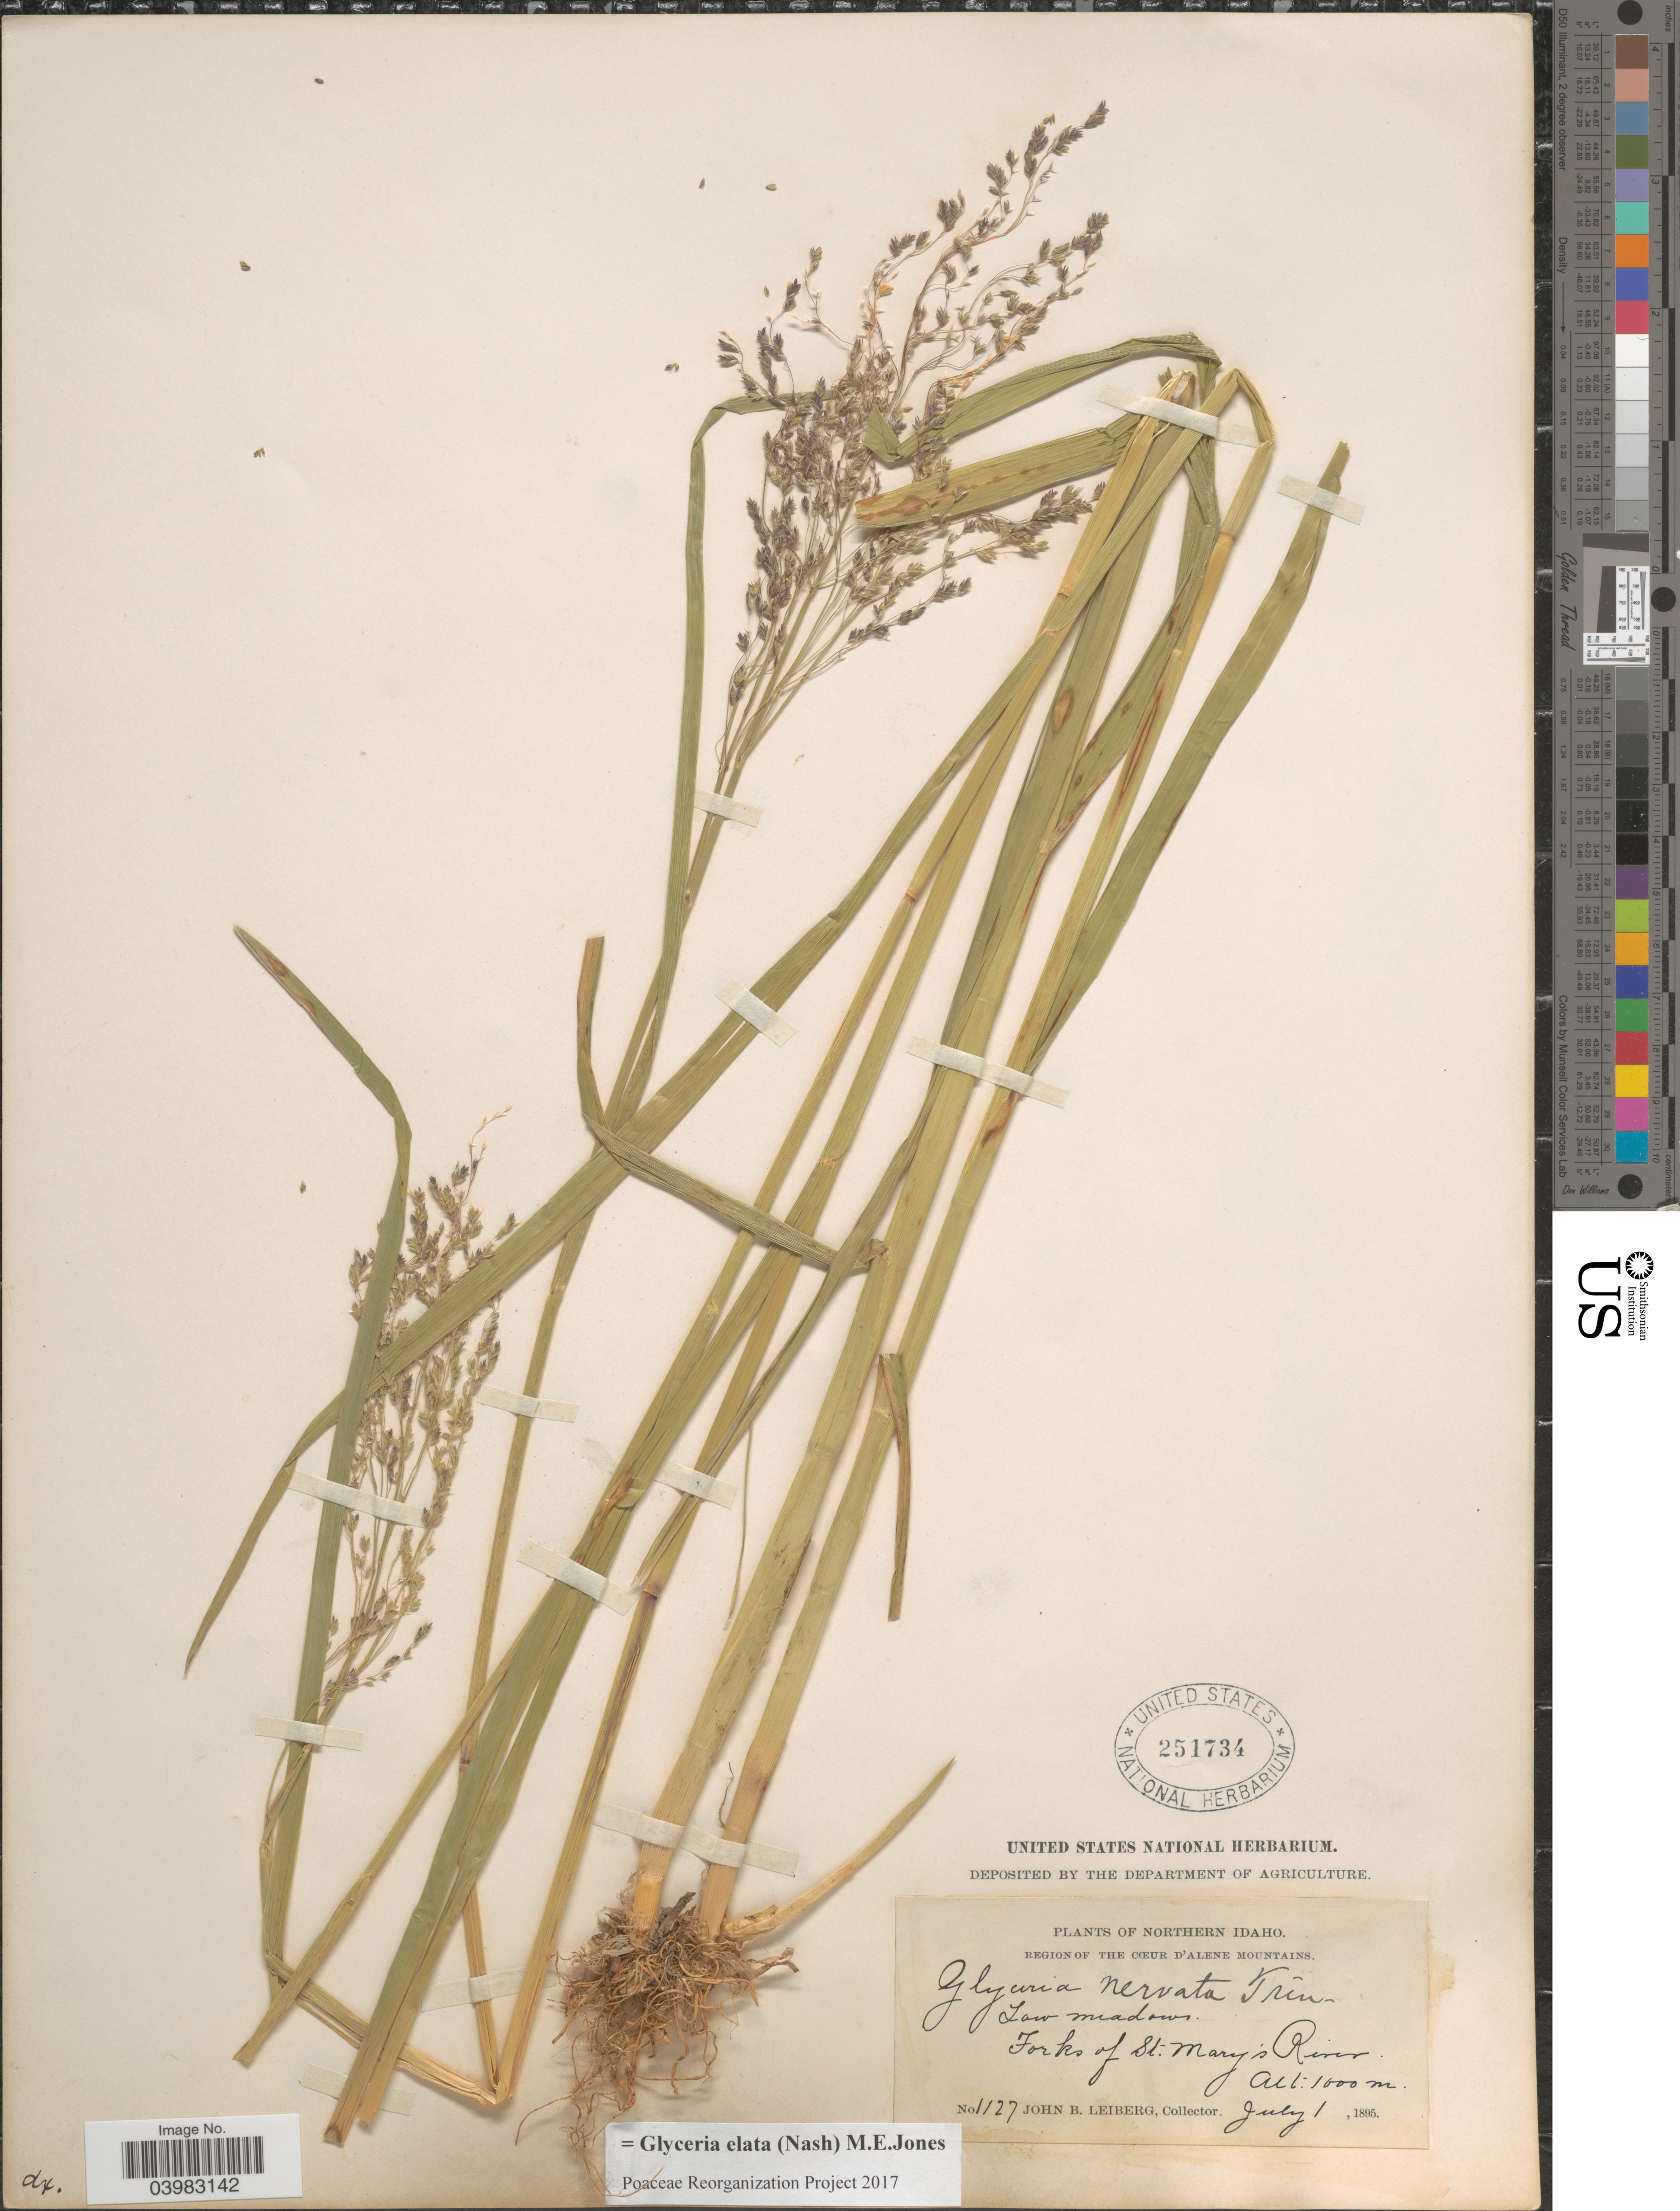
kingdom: Plantae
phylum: Tracheophyta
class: Liliopsida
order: Poales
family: Poaceae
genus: Glyceria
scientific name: Glyceria elata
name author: (Nash) M.E. Jones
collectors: J. B. Leiberg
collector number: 1127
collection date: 1895-07-01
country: United States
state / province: Idaho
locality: Northern Idaho. Region of the Coeur D' Alene Mountains. Forks of St. Mary's River.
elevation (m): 1000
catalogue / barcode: US 251734